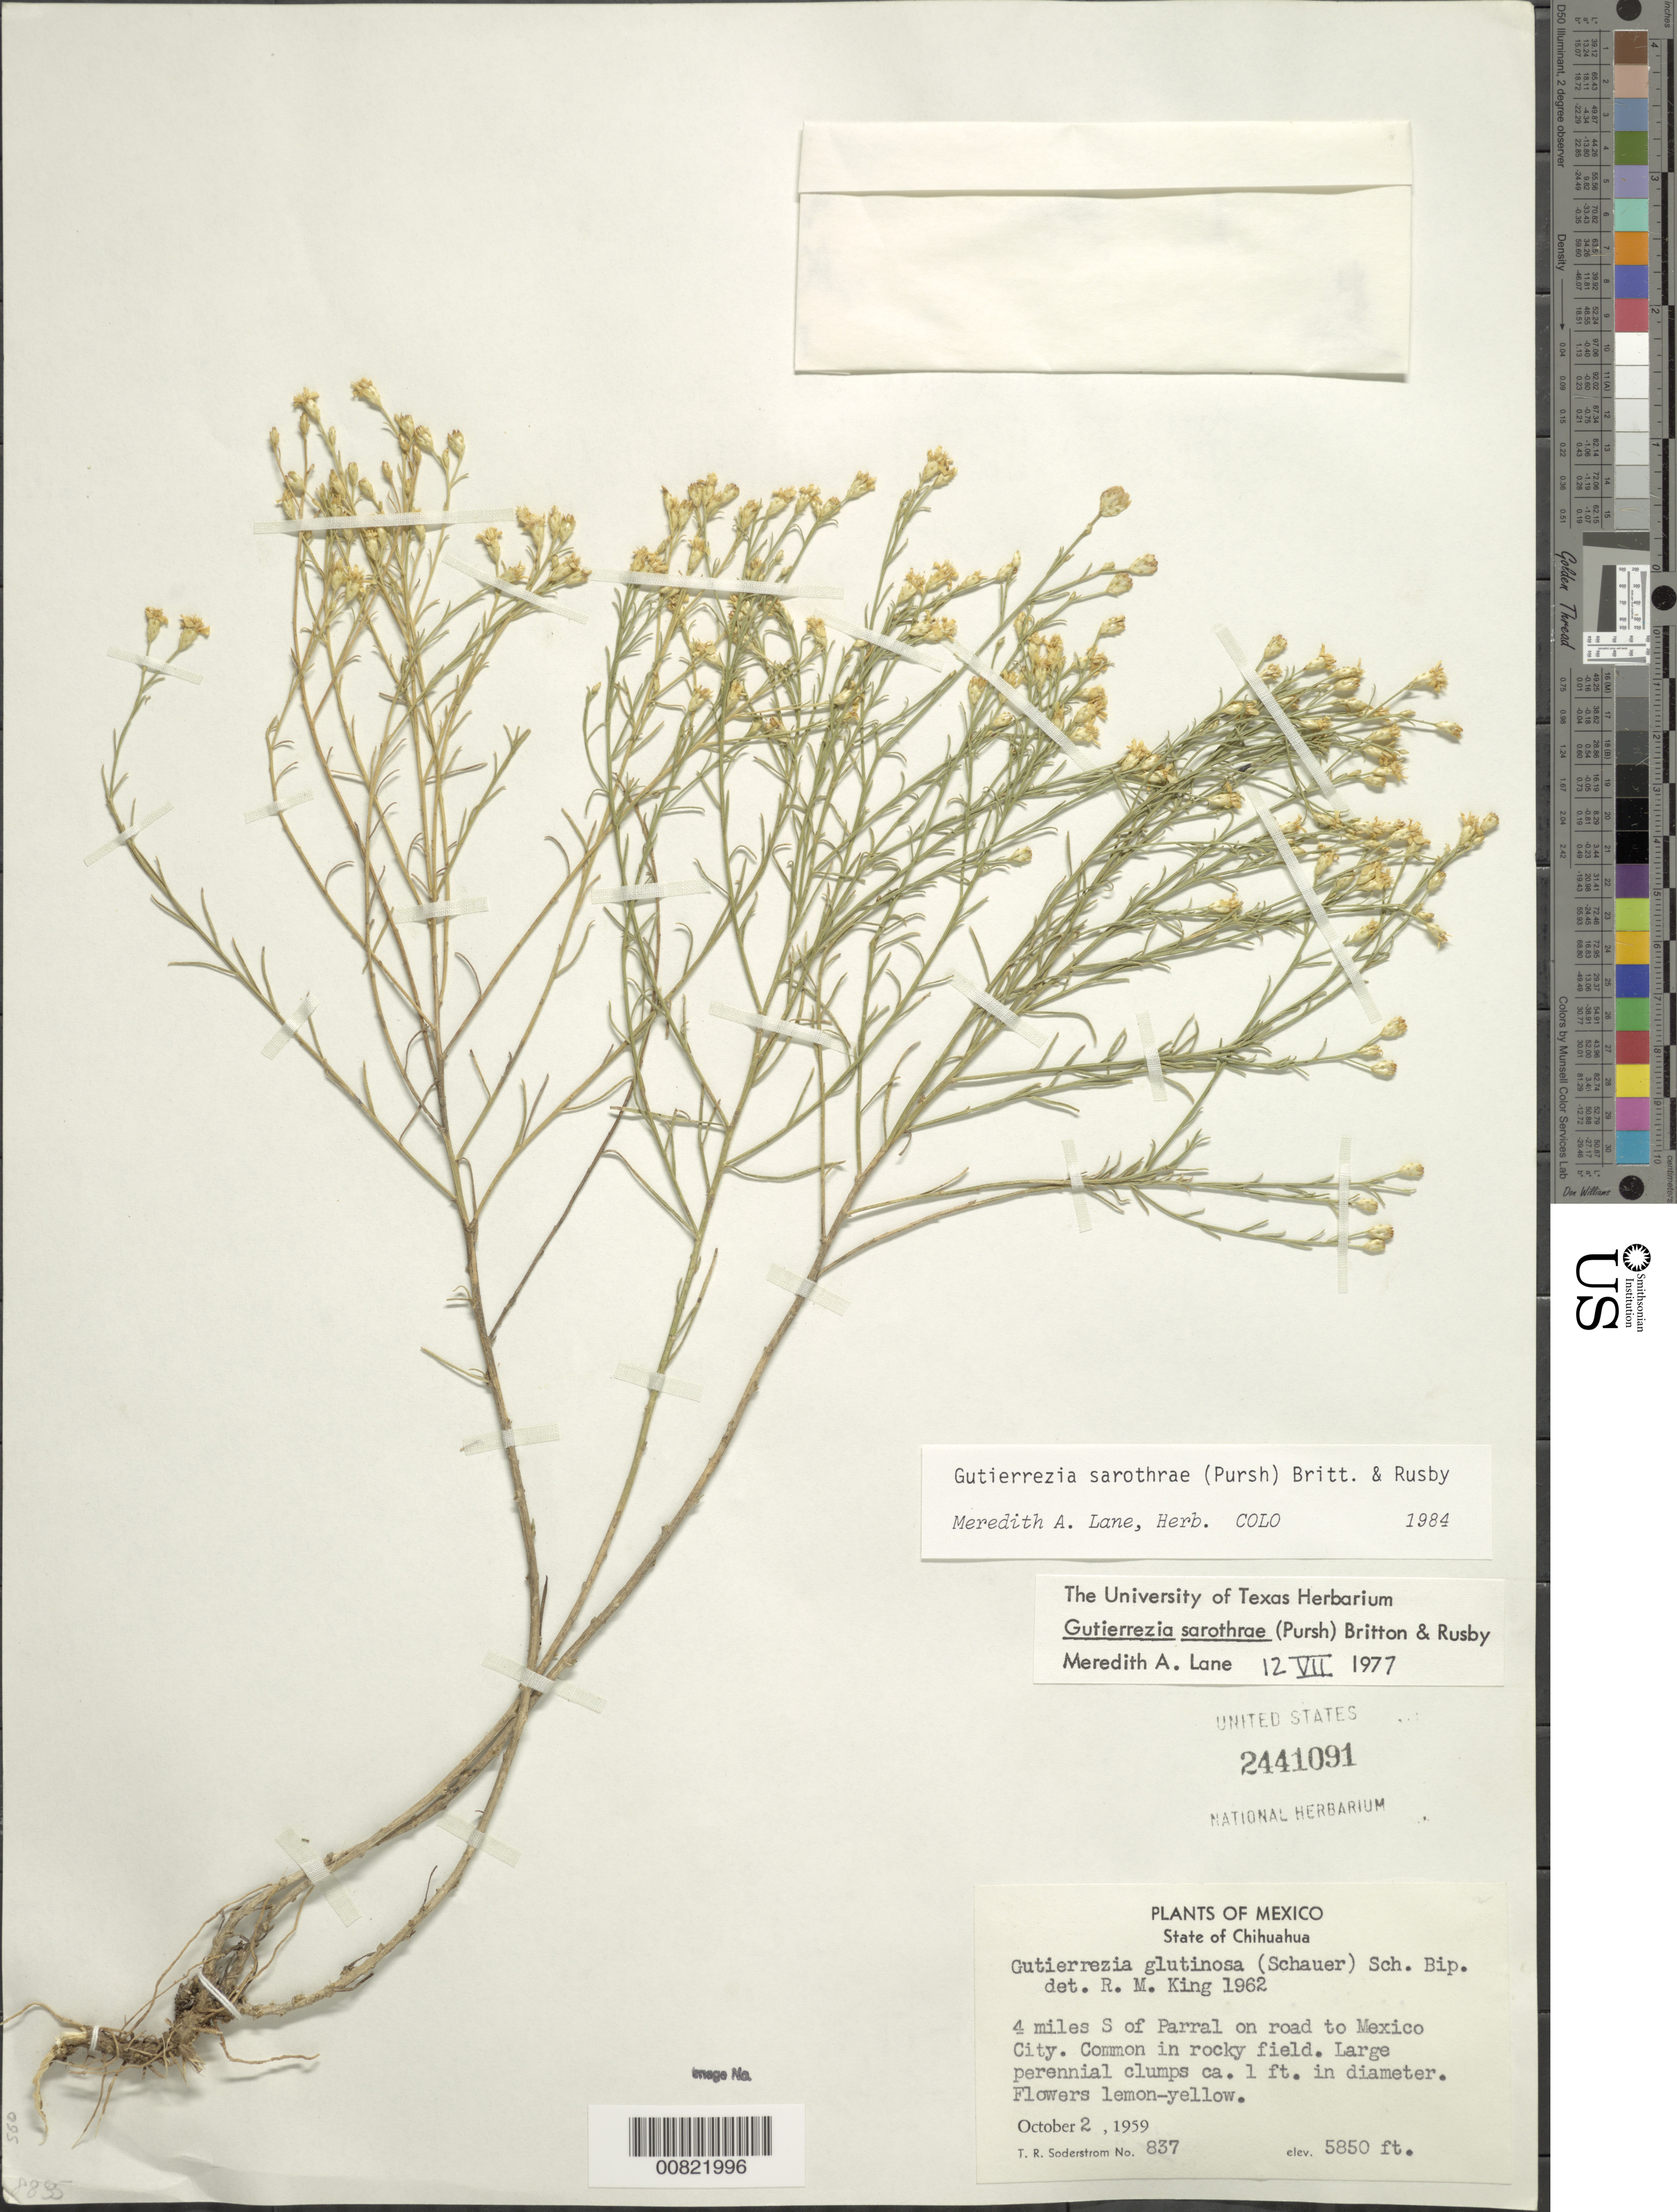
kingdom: Plantae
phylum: Tracheophyta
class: Magnoliopsida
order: Asterales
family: Asteraceae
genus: Gutierrezia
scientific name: Gutierrezia sarothrae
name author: (Pursh) Britton & Rusby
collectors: T. R. Soderstrom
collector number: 837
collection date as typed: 02 Oct 1959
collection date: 1959-10-02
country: Mexico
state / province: Chihuahua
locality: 4 miles S of Parral on road to Mexico City.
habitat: Common in rocky field.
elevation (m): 1783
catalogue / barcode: US 2441091